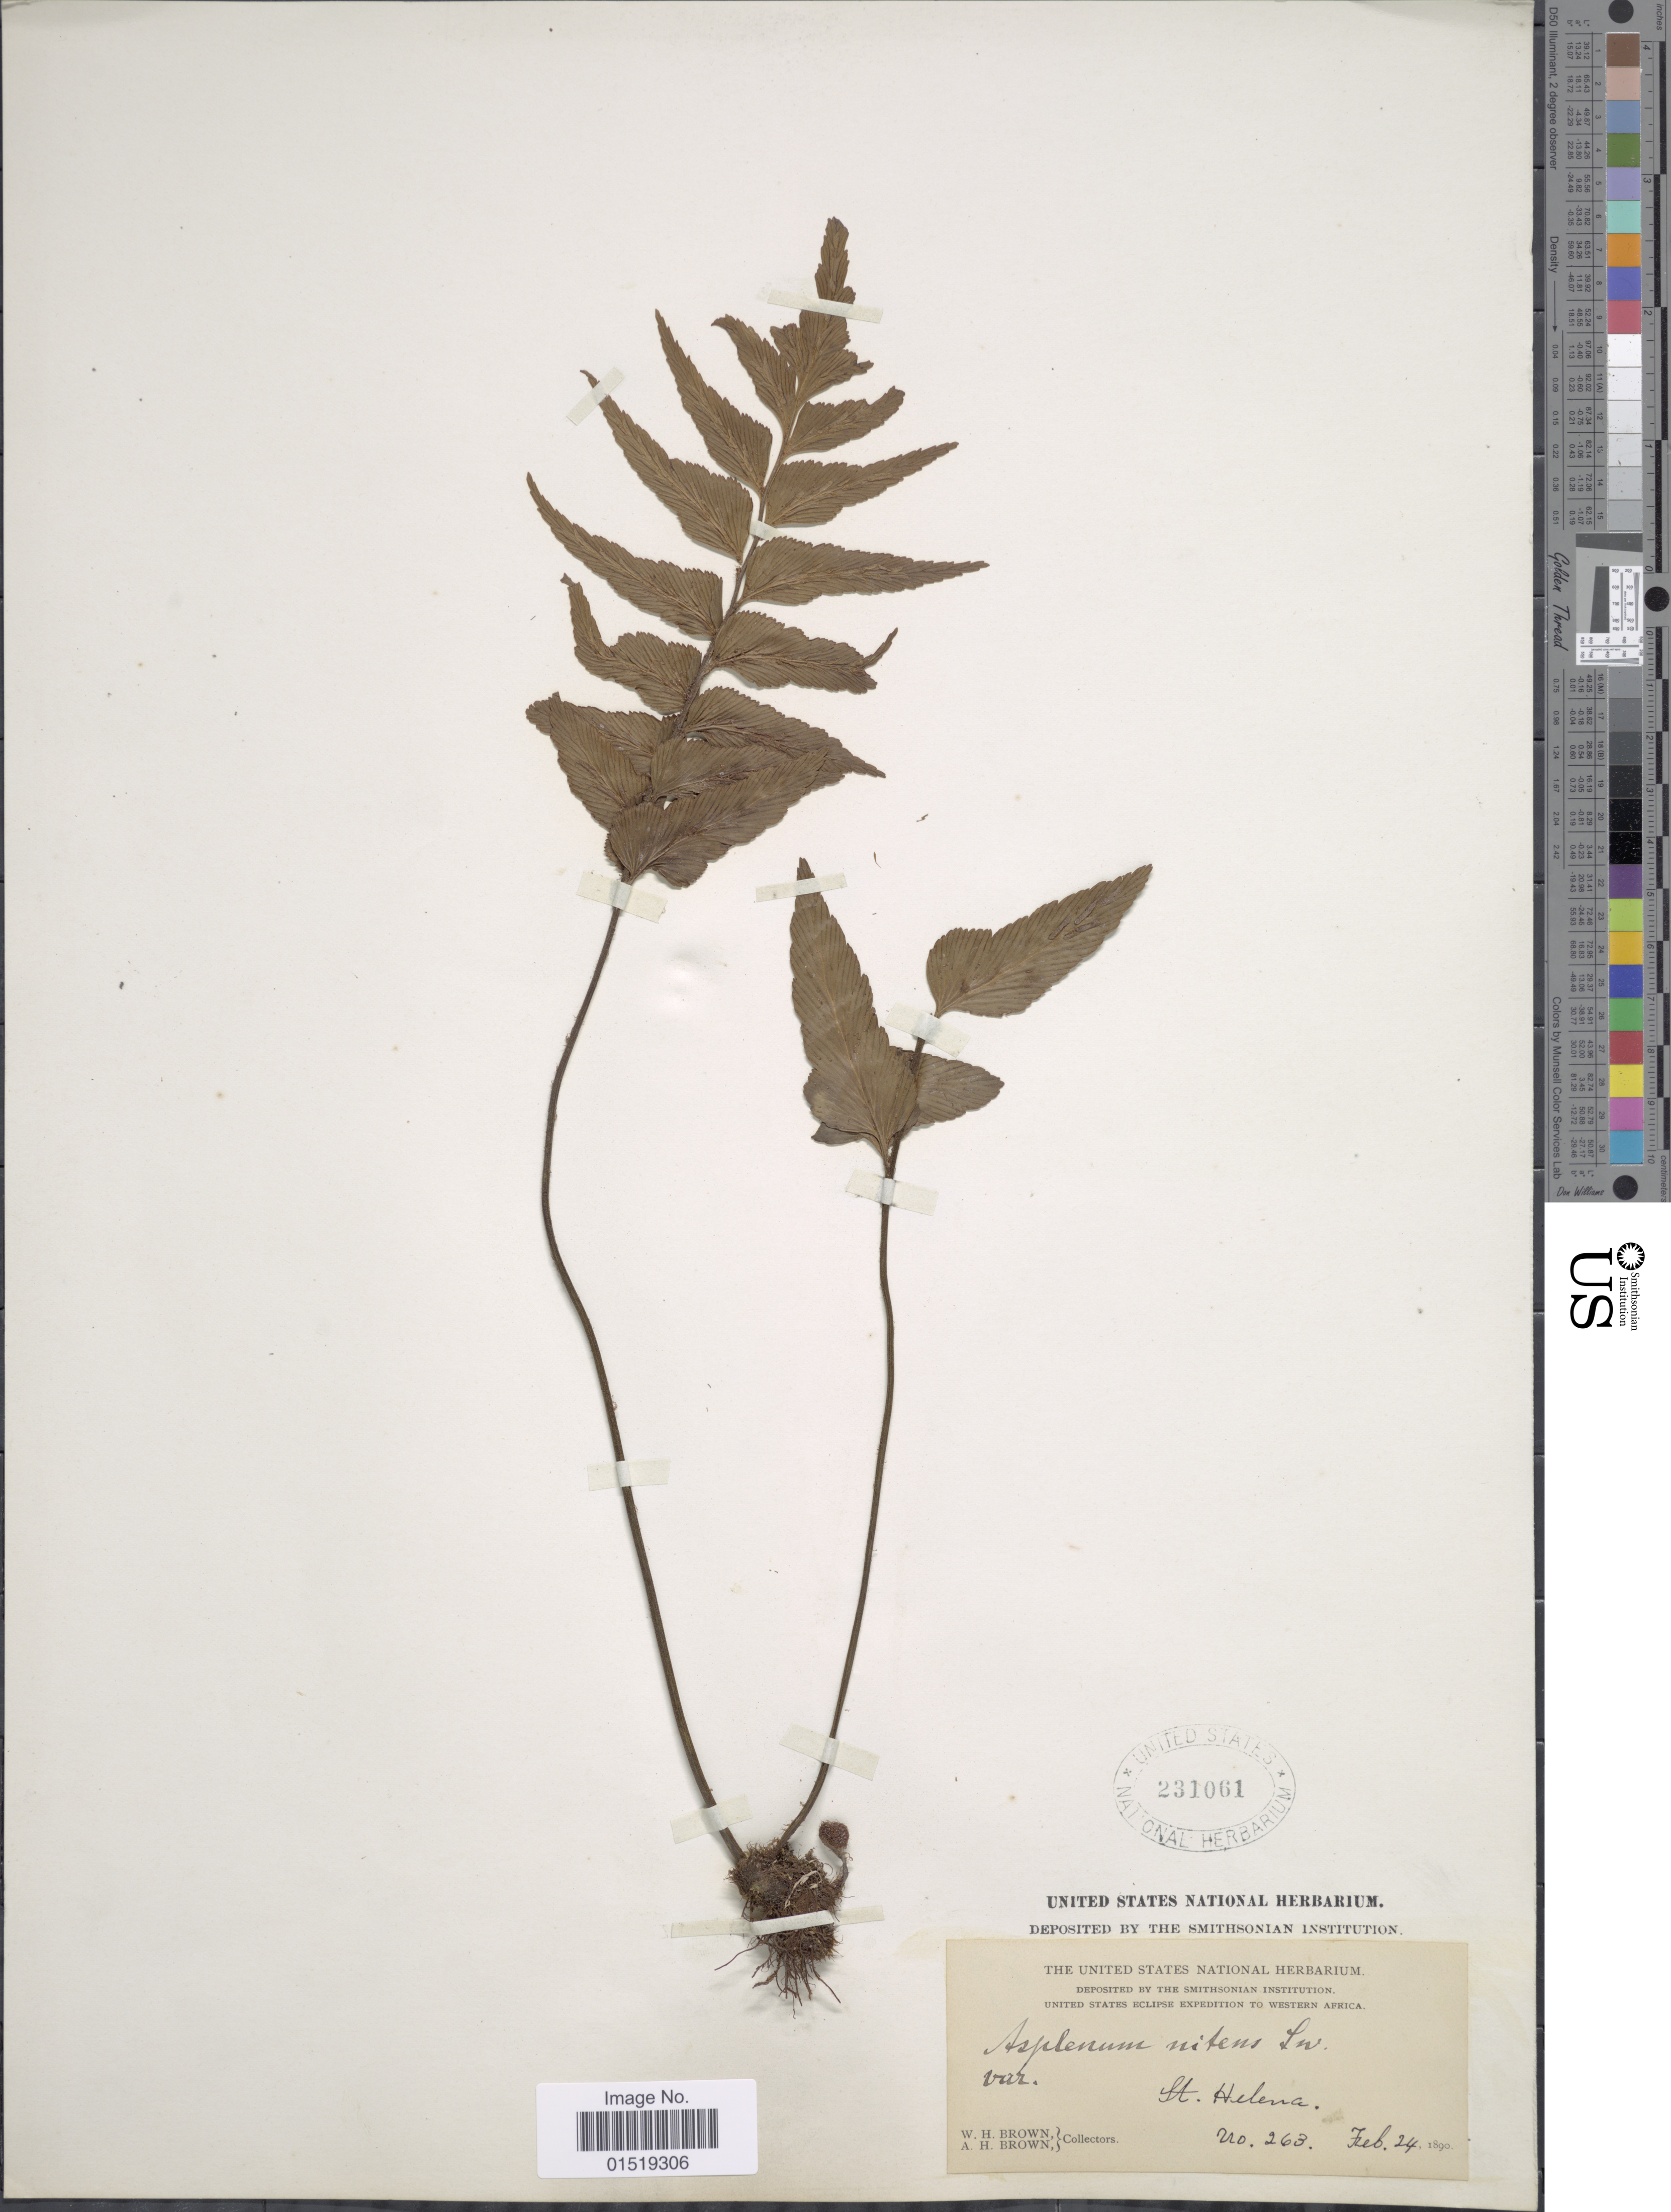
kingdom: Plantae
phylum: Tracheophyta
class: Polypodiopsida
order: Polypodiales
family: Aspleniaceae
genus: Asplenium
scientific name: Asplenium nitens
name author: Sw.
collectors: W. H. Brown & A. H. Brown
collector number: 263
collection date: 1890-02-24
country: St. Helena Islands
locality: St. Helena.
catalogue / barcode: US 231061